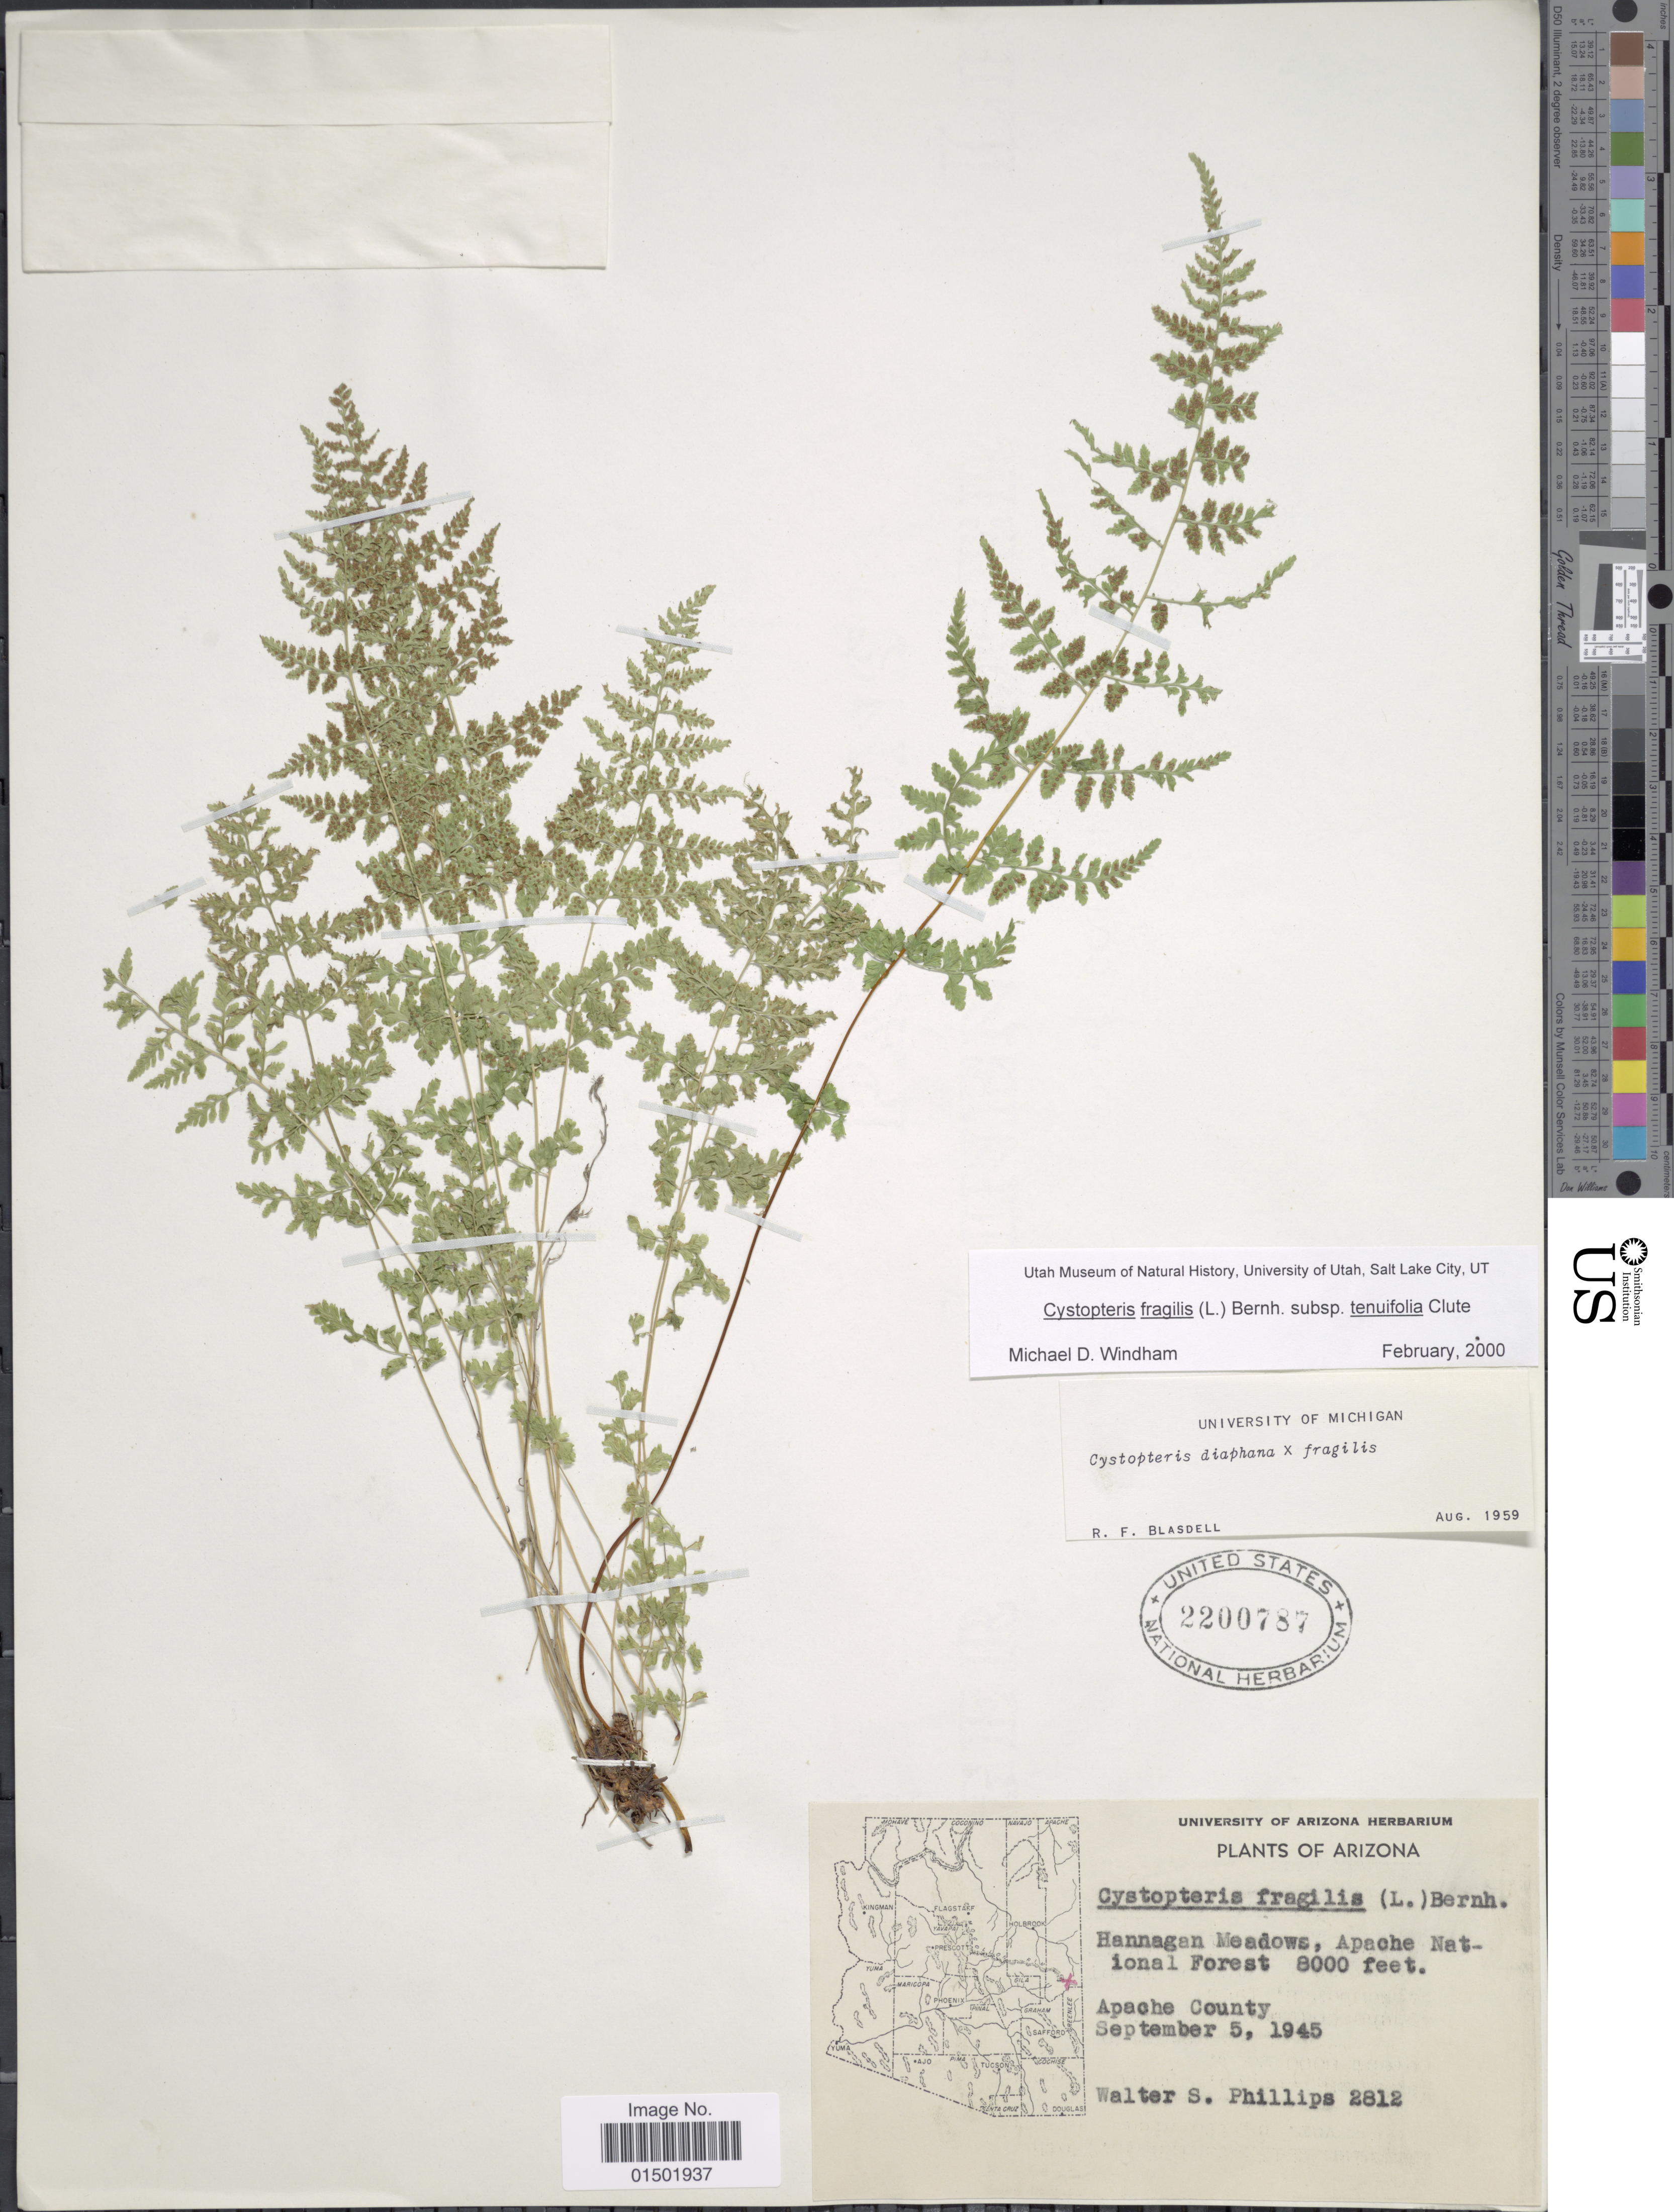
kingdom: Plantae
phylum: Tracheophyta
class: Polypodiopsida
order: Polypodiales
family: Cystopteridaceae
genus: Cystopteris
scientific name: Cystopteris fragilis var. tenuifolia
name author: (Clute) M. Broun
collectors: W. S. Phillips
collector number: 2812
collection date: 1945-09-05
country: United States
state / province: Arizona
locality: Hannagan Meadows, Apache National Forest. Apache County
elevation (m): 2438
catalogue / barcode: US 2200787